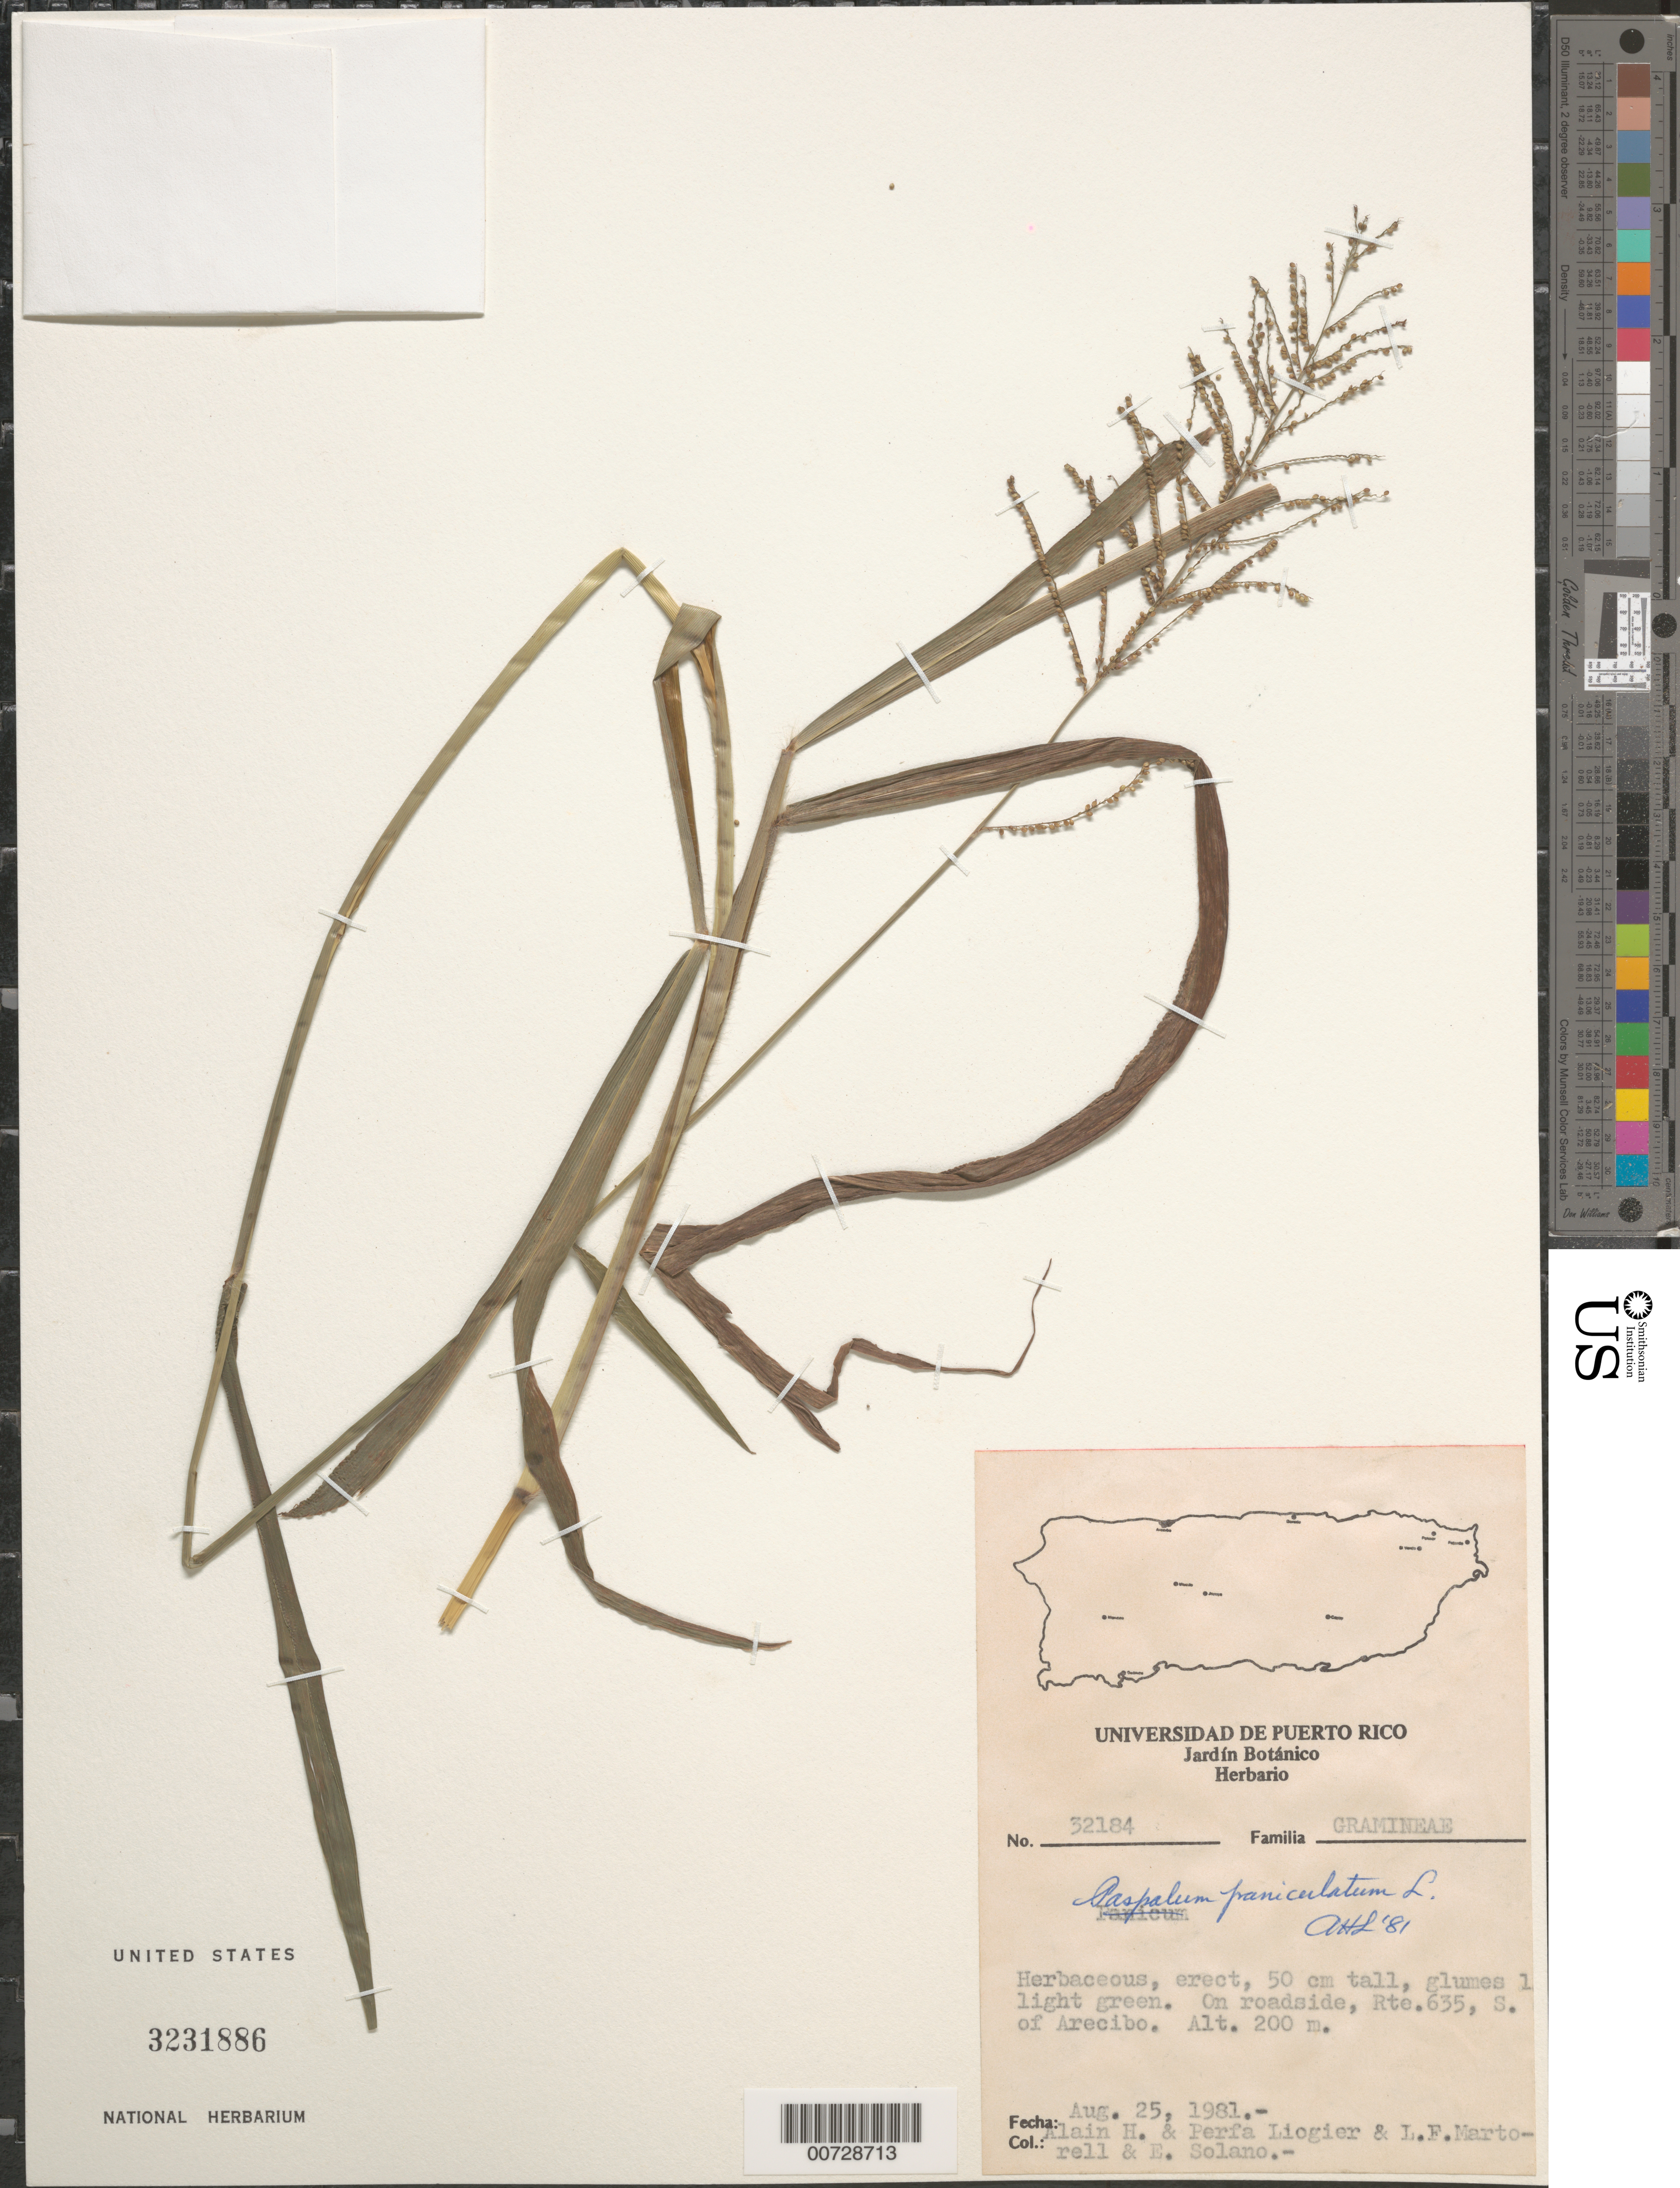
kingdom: Plantae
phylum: Tracheophyta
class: Liliopsida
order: Poales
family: Poaceae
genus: Paspalum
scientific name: Paspalum paniculatum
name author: L.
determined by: Liogier, Alain H.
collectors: A. H. Liogier, M. P. Liogier, L. Martorell & E. Solano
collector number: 32184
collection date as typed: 25 Aug 1981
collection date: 1981-08-25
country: Puerto Rico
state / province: Arecibo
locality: Arecibo, S of, on Rte 635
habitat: Roadside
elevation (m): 200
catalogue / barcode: US 3231886